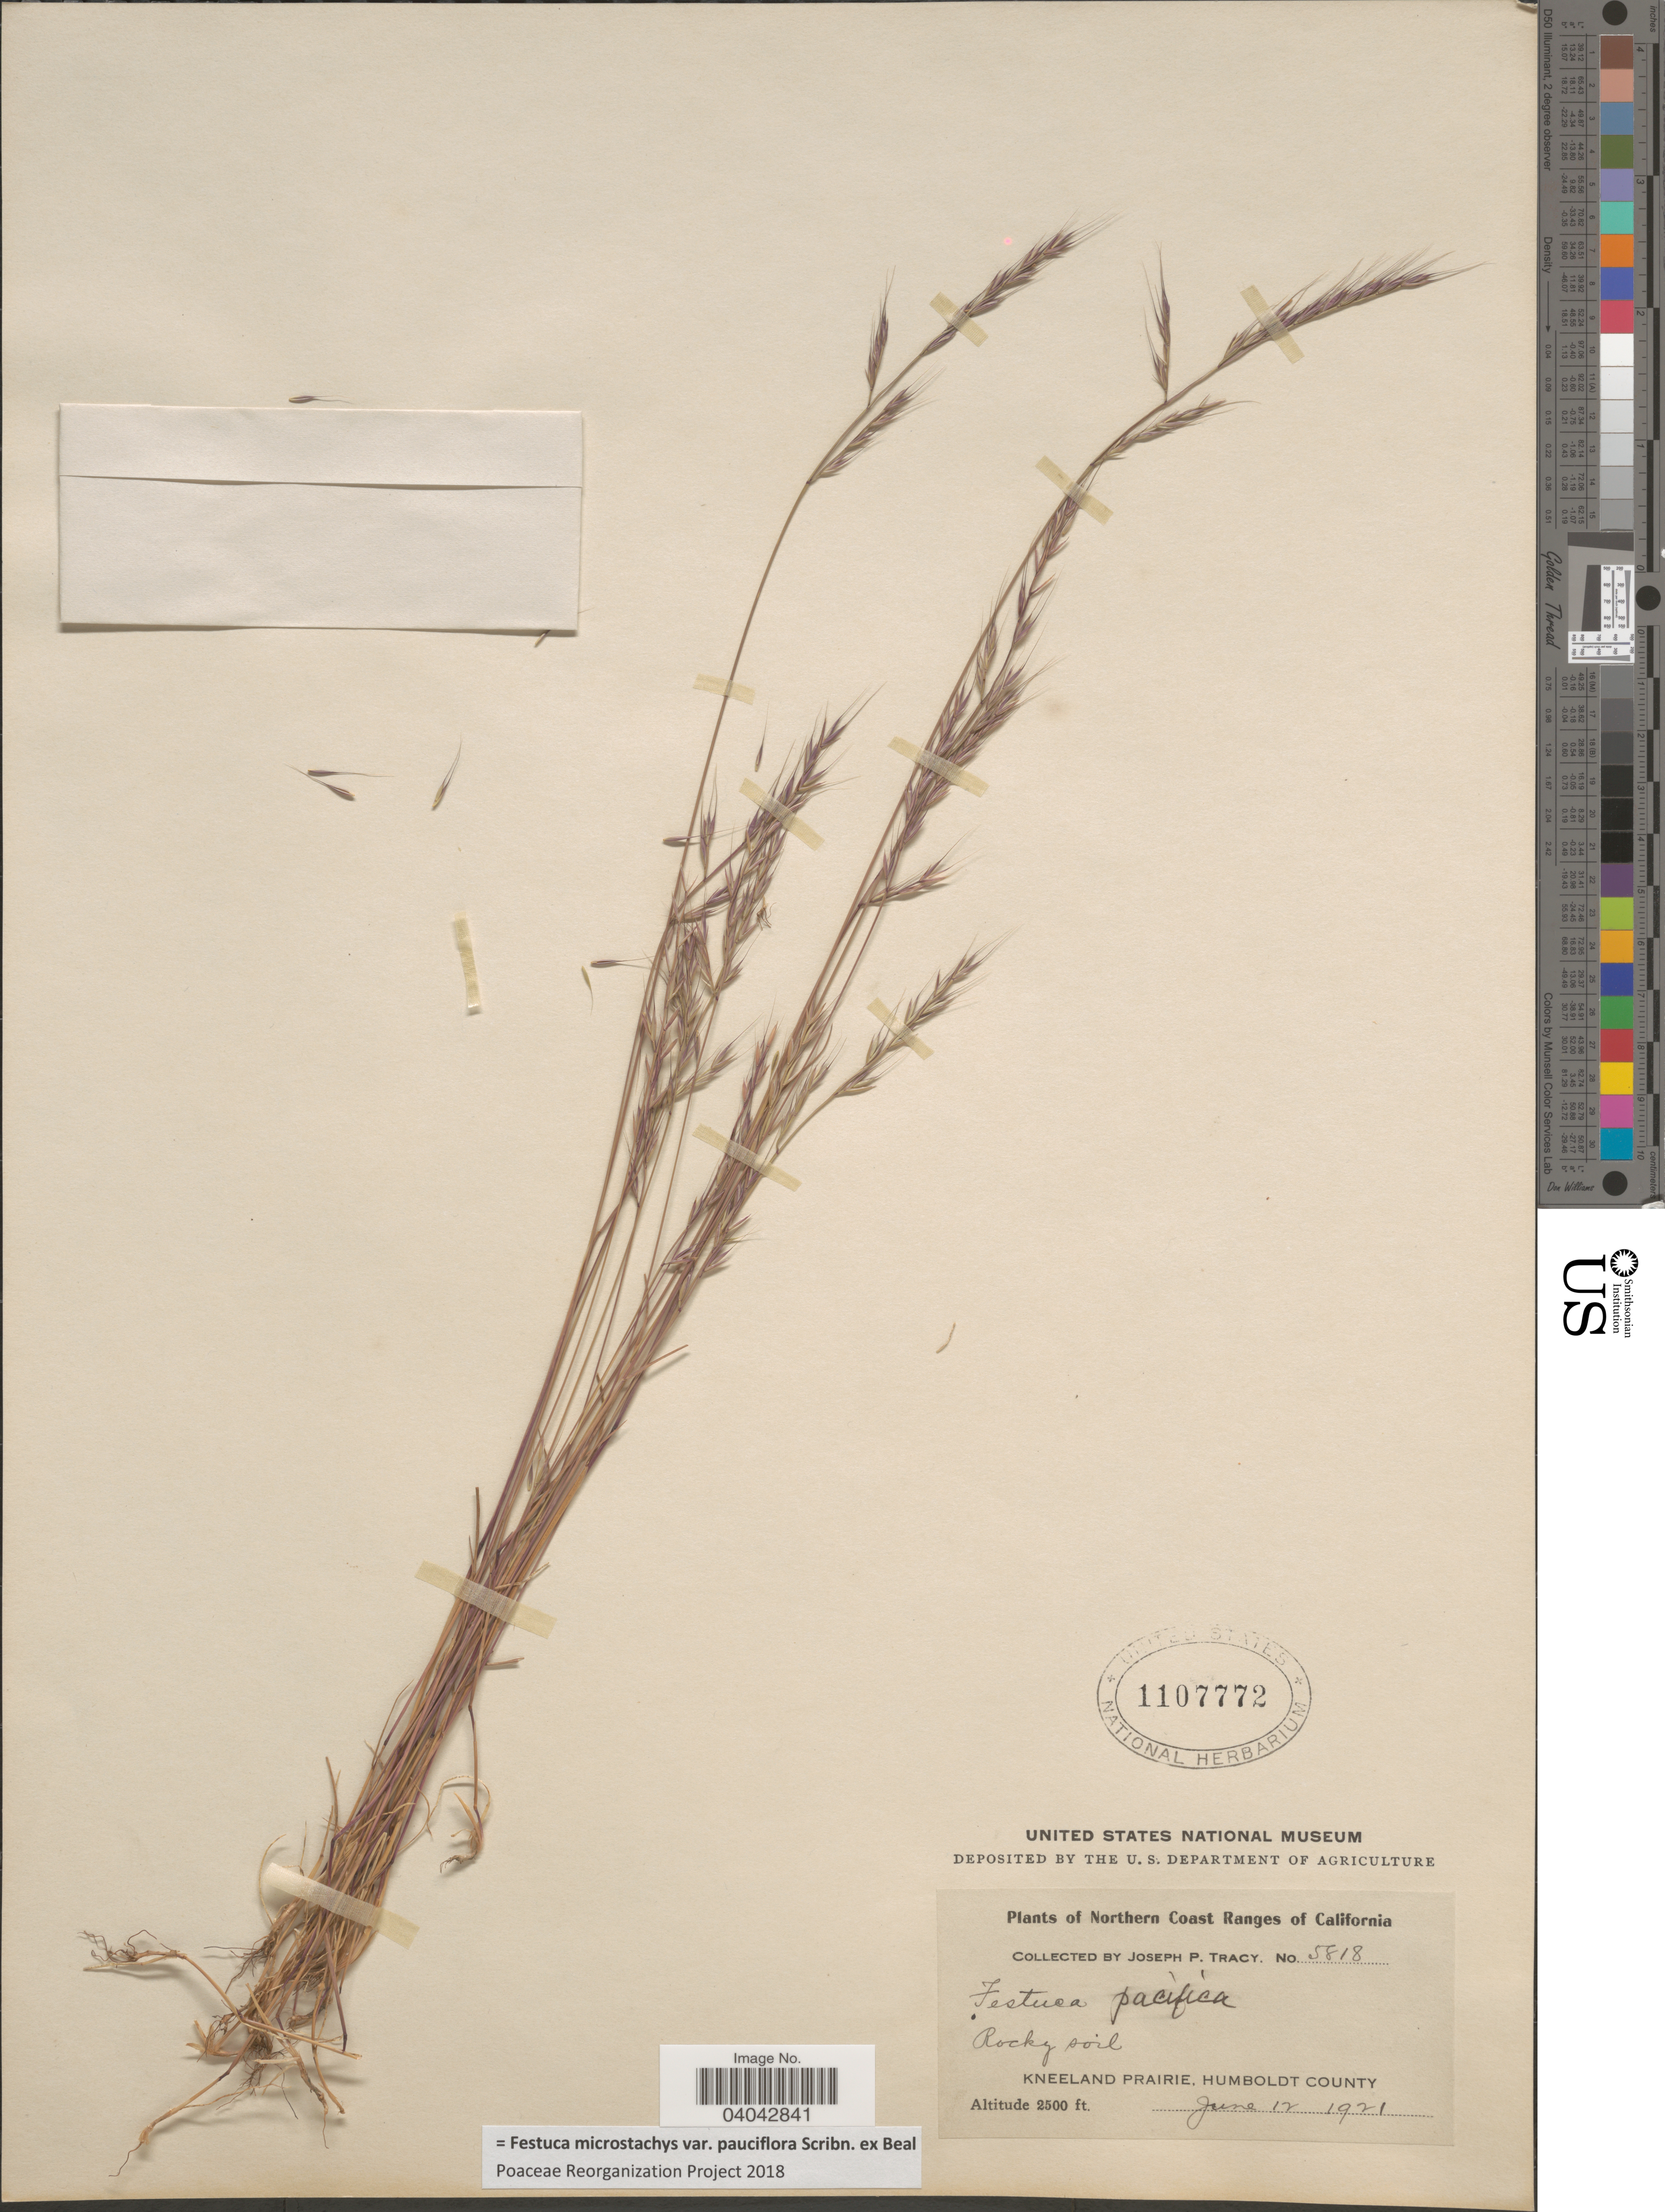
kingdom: Plantae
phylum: Tracheophyta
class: Liliopsida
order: Poales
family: Poaceae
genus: Festuca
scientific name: Festuca microstachys var. pauciflora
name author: Scribn. ex W.J. Beal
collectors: J. Tracy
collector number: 5818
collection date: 1921-06-12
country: United States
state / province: California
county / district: Humboldt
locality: Northern Coast Ranges of California. Kneeland Prairie, Humboldt County.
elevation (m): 762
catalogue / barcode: US 1107772